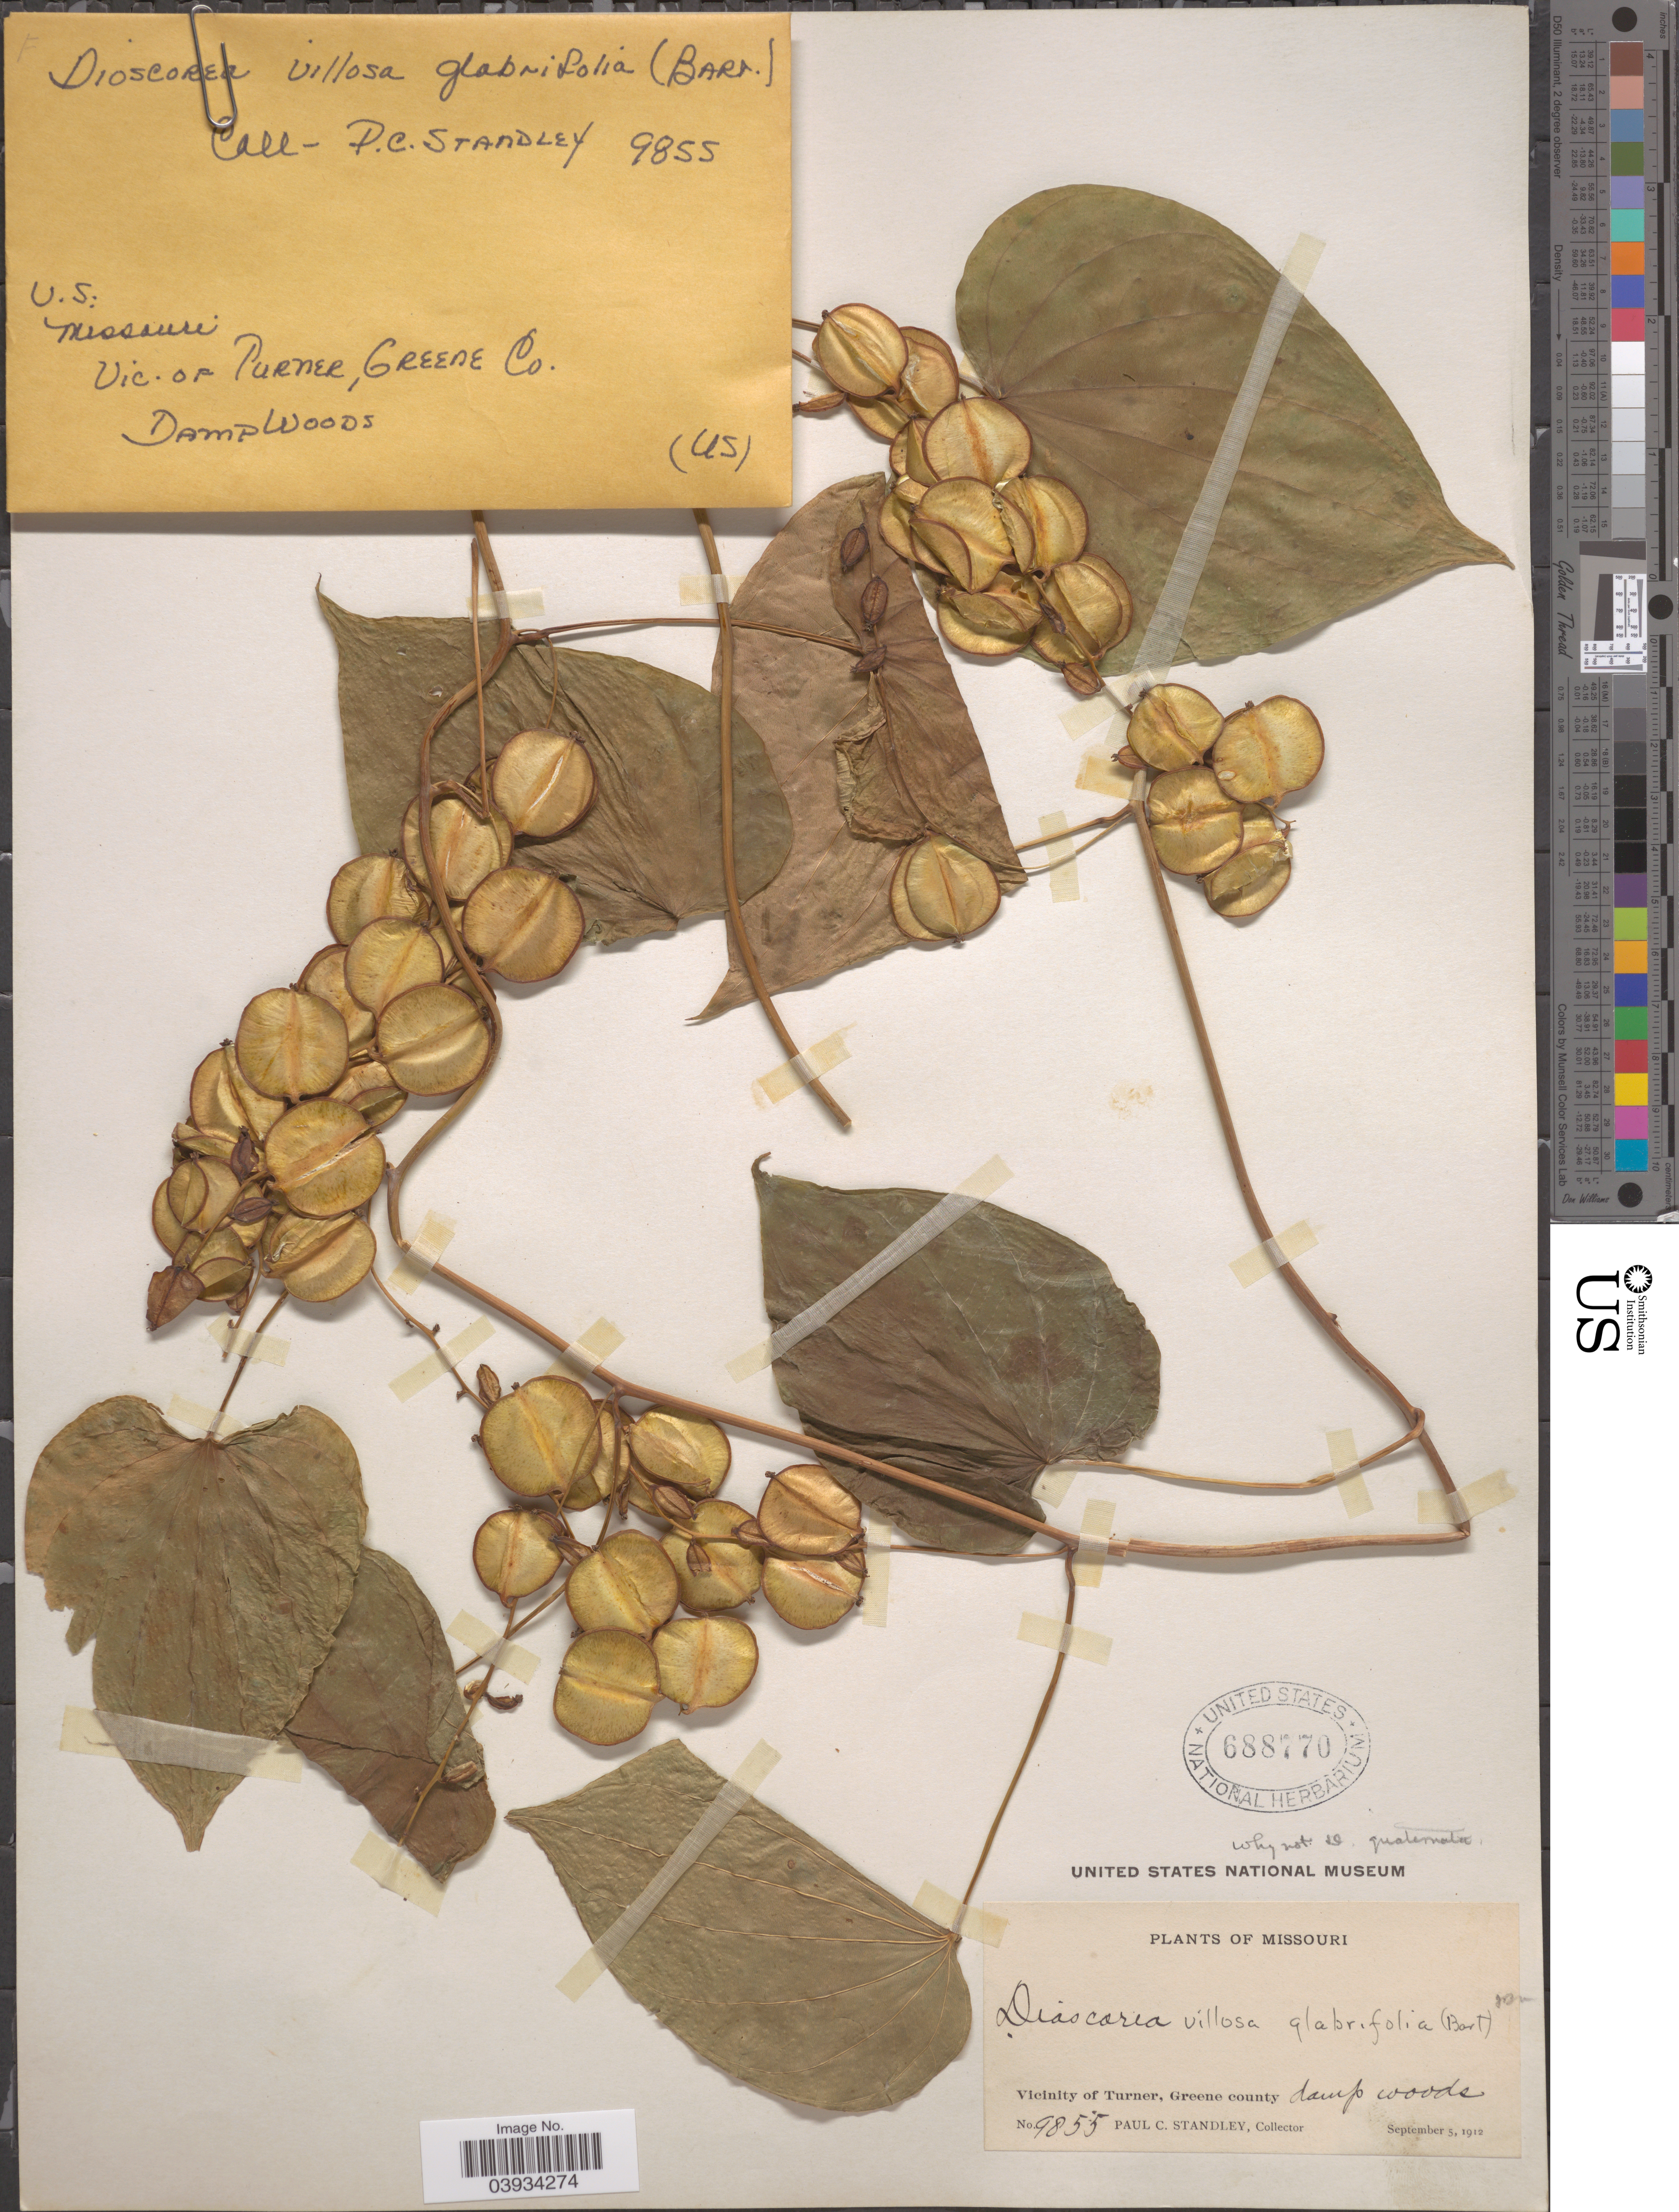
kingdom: Plantae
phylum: Tracheophyta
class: Liliopsida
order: Dioscoreales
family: Dioscoreaceae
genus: Dioscorea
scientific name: Dioscorea villosa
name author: L.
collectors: P. C. Standley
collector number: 9855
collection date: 1912-09-05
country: United States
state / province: Missouri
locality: Vicinity of Turner, Greene county.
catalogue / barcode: US 688770